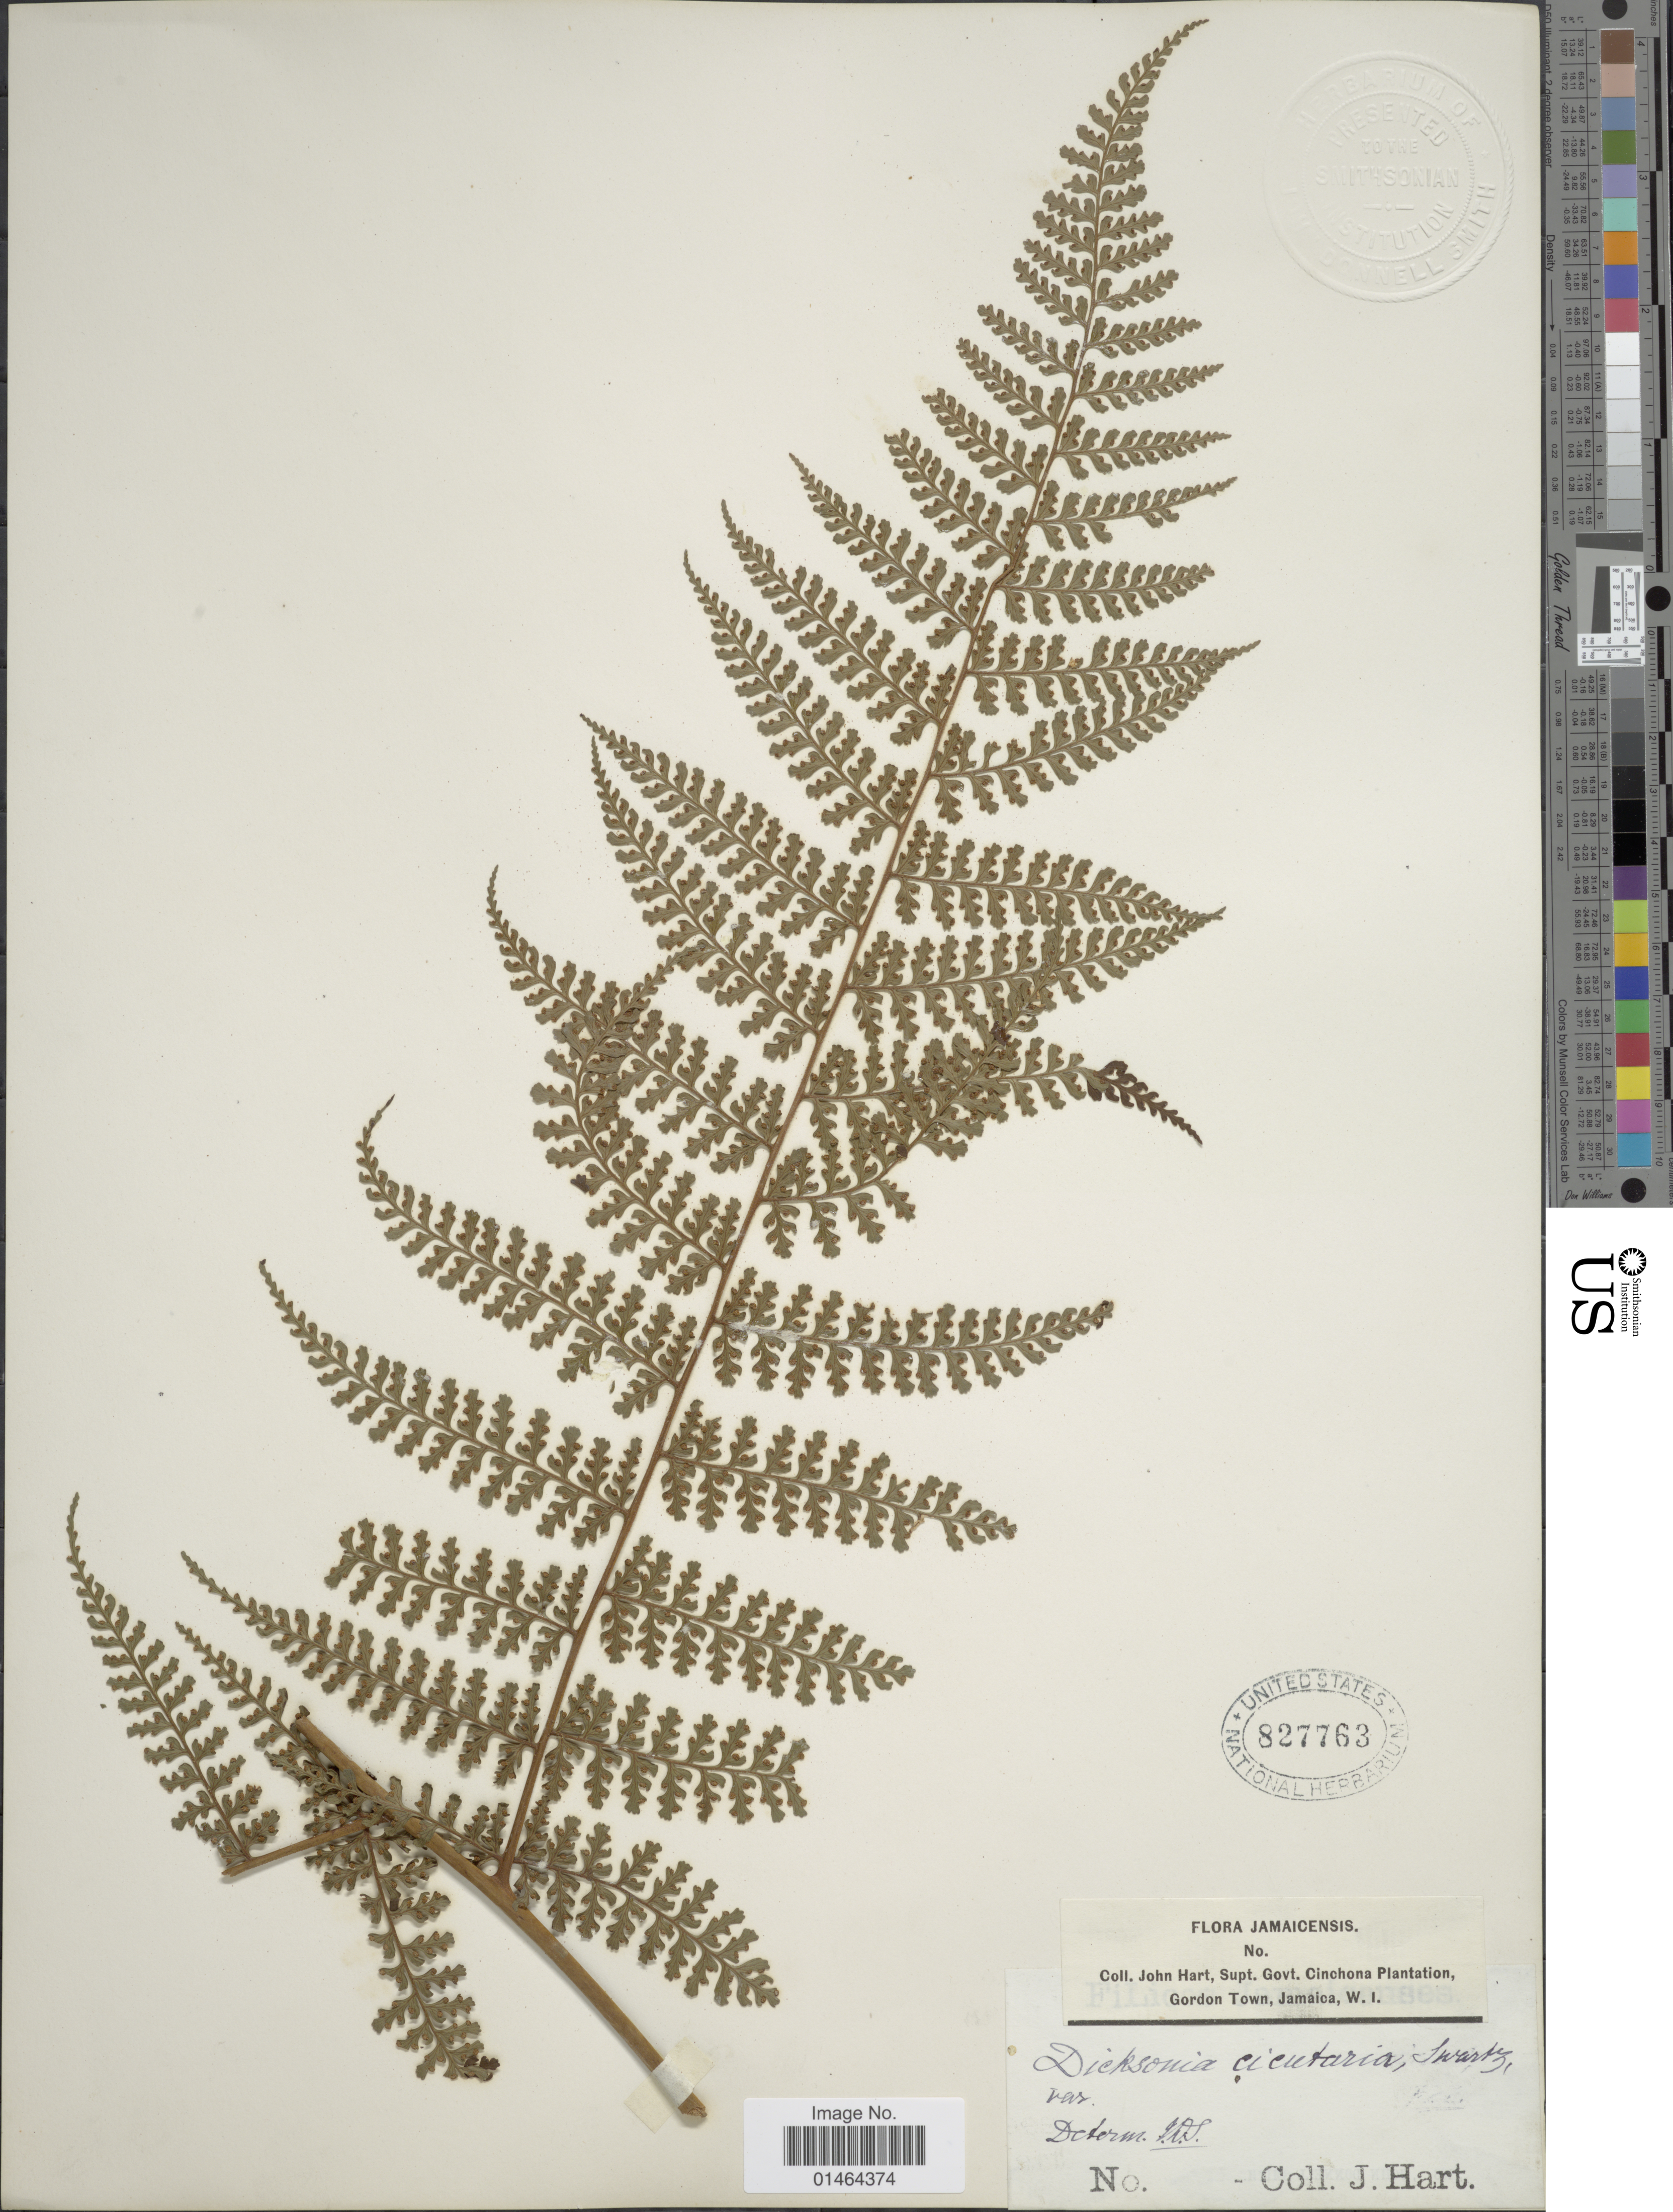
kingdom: Plantae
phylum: Tracheophyta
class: Polypodiopsida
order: Polypodiales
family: Dennstaedtiaceae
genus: Dennstaedtia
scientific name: Dennstaedtia cornuta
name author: (Kaulf.) Mett.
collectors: J. Hart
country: Jamaica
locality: Gordon Town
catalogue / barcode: US 827763